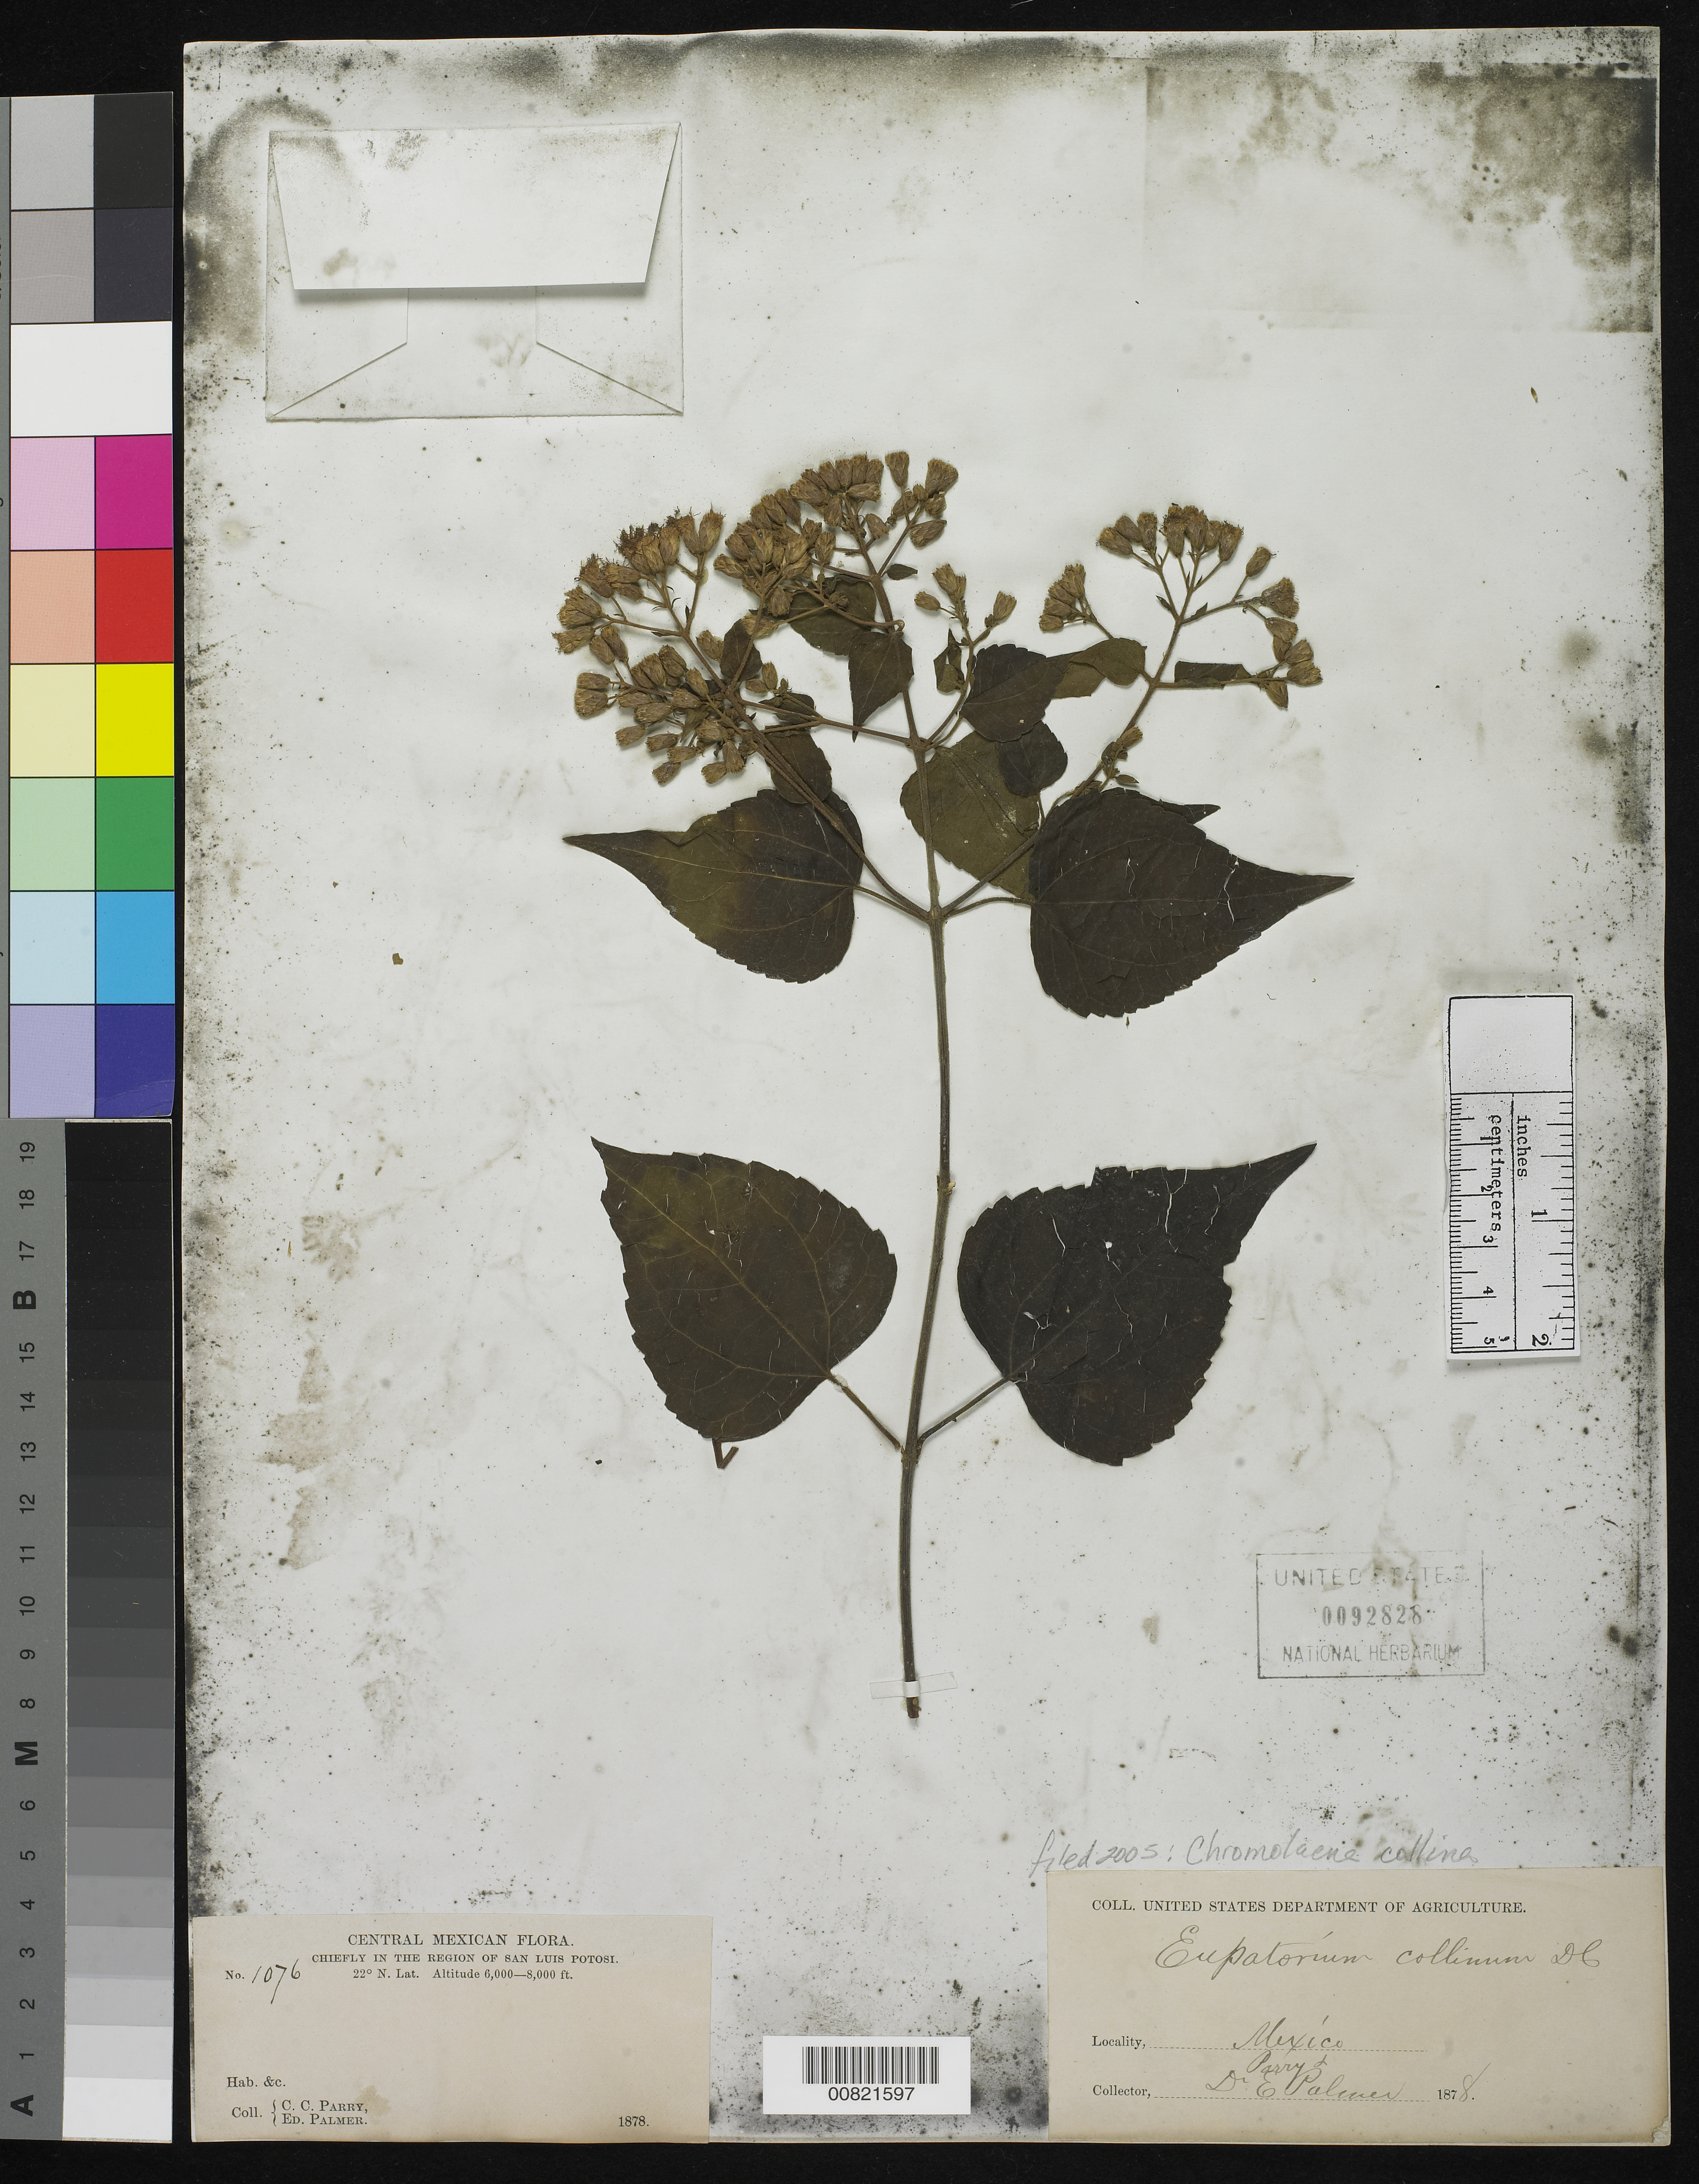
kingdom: Plantae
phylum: Tracheophyta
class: Magnoliopsida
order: Asterales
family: Asteraceae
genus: Chromolaena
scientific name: Chromolaena collina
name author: (DC.) R.M. King & H. Rob.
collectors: C. C. Parry & E. Palmer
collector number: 1076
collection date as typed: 1878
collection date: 1878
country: Mexico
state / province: San Luis Potosí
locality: Chiefly in the region of San Luis Potosí.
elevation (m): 1829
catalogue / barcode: US 92828